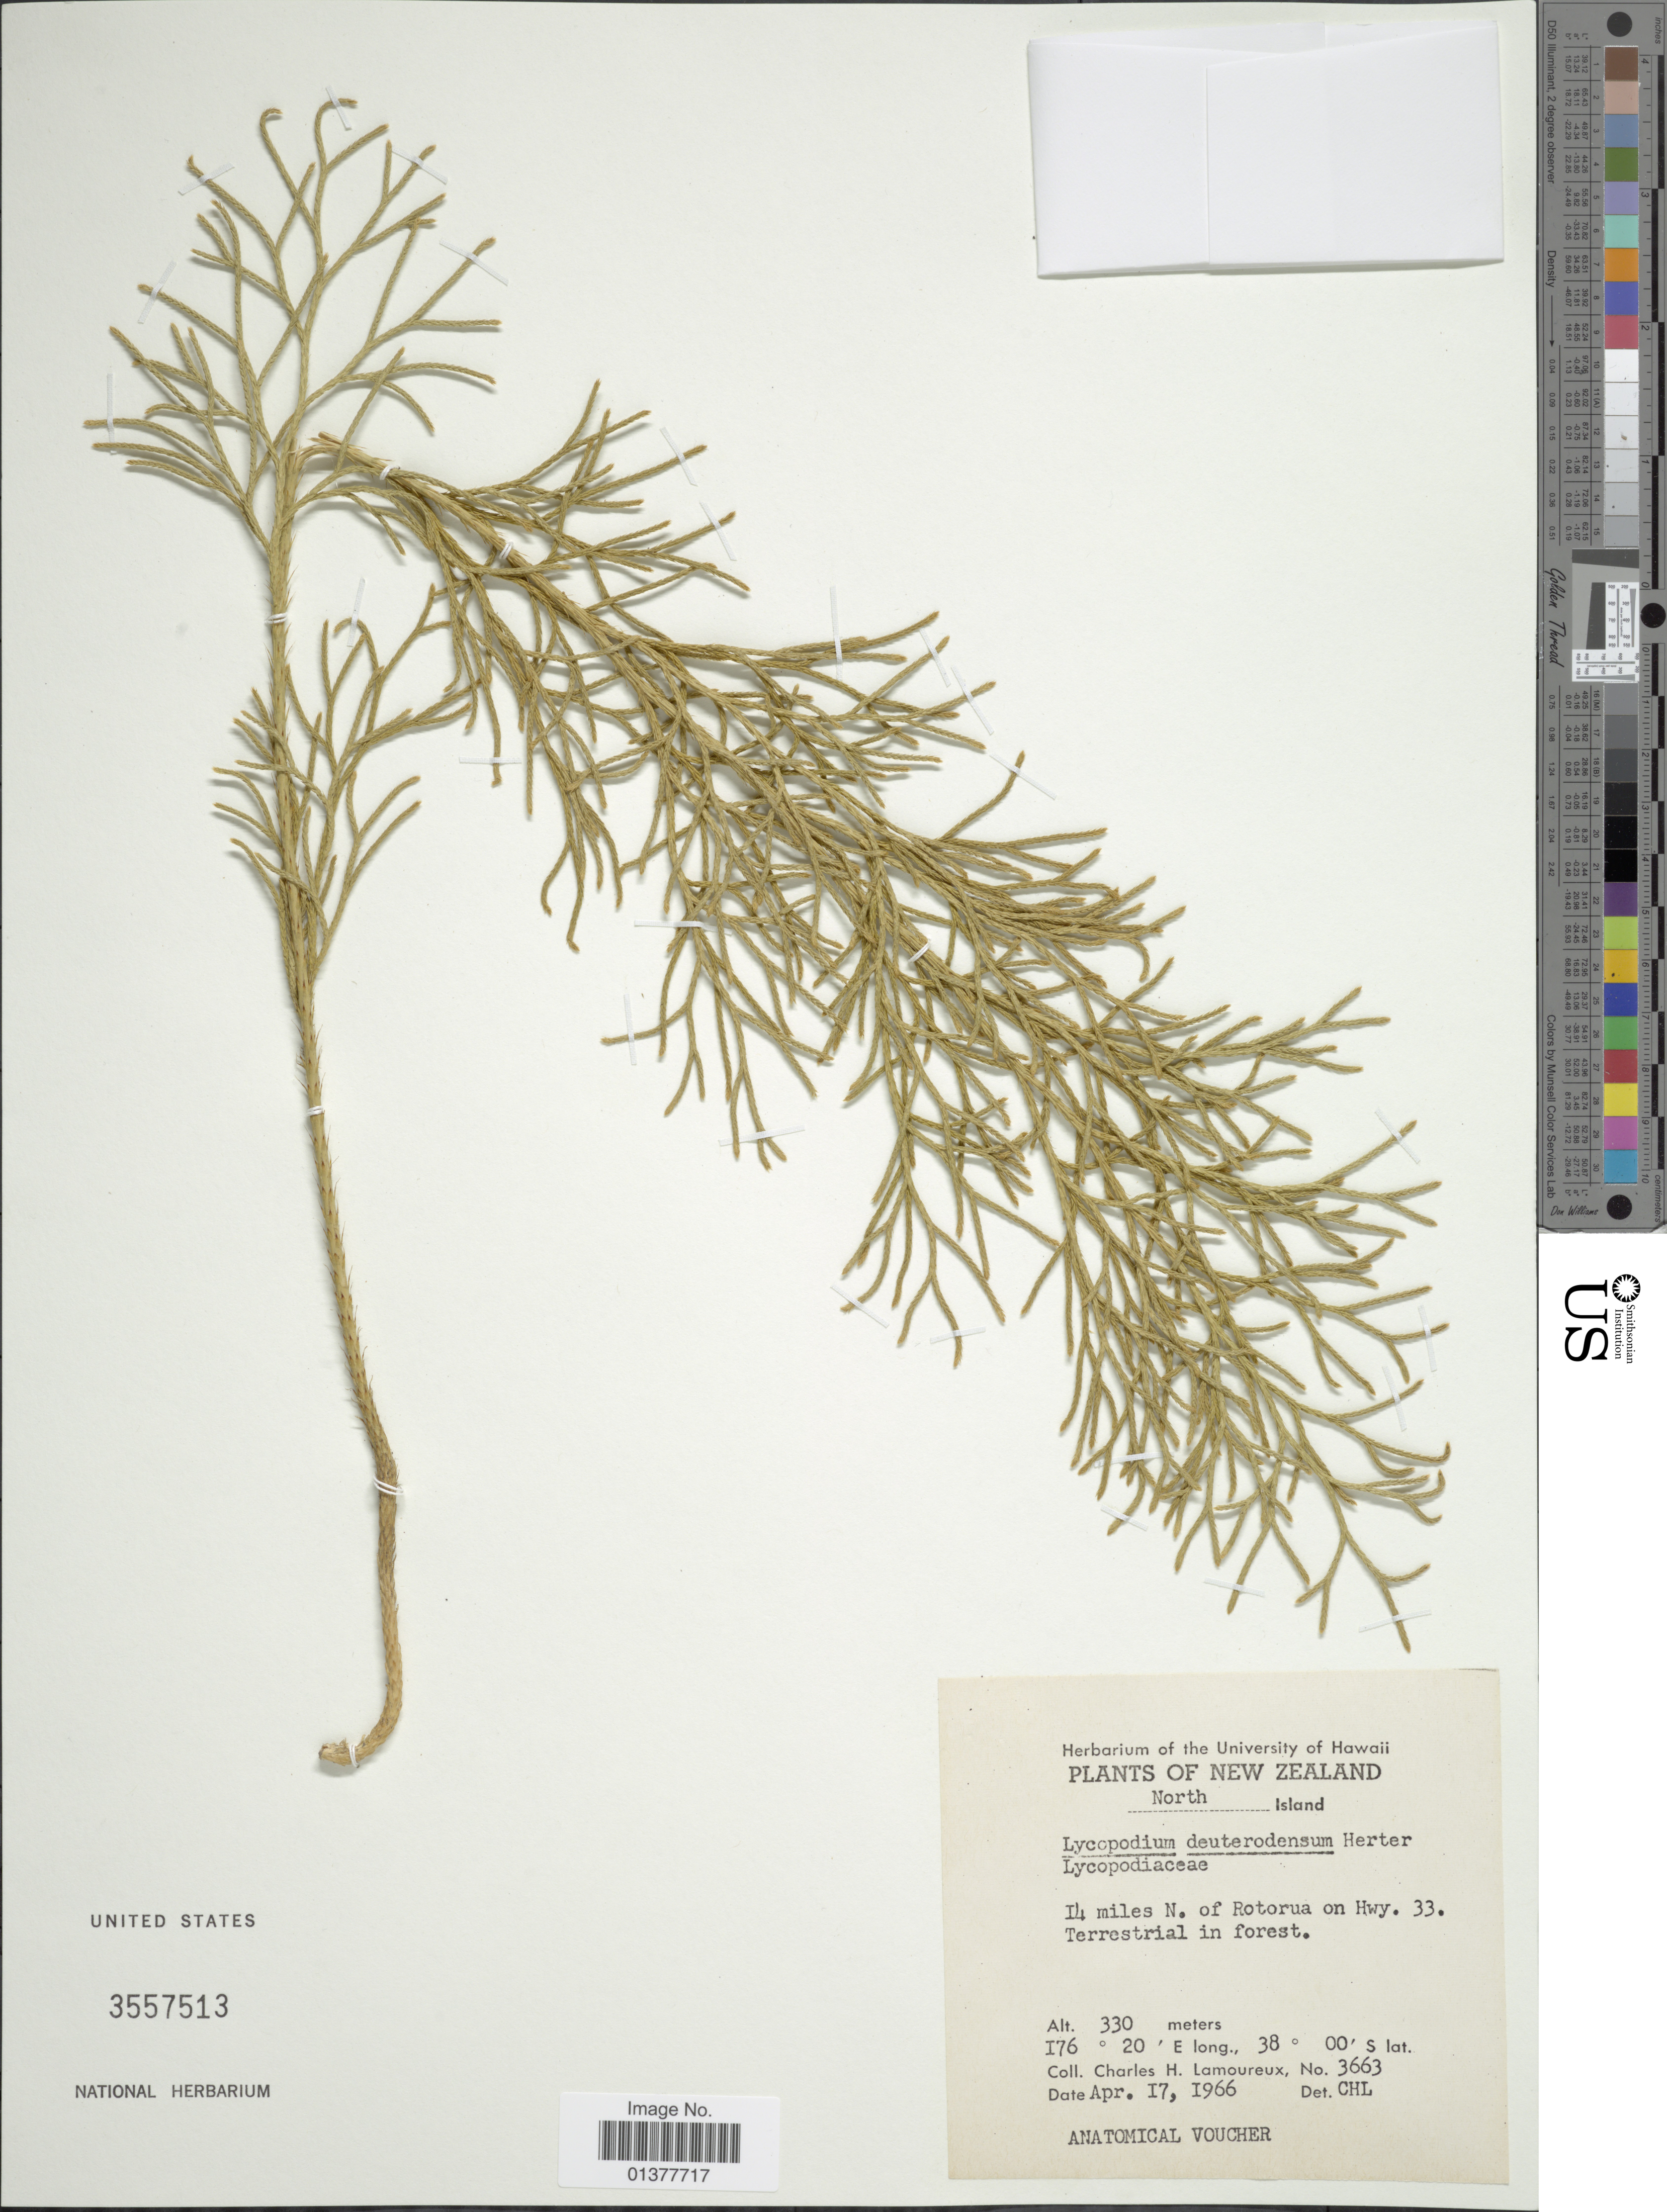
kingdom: Plantae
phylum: Tracheophyta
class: Lycopodiopsida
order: Lycopodiales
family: Lycopodiaceae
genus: Pseudolycopodium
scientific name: Pseudolycopodium densum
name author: (Rothm.) Holub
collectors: C. H. Lamoureux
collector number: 3663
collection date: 1966-04-17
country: New Zealand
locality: North Island, 14 miles N. of Rotorua on Hwy 33. terrestrial in forest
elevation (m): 330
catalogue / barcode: US 3557513